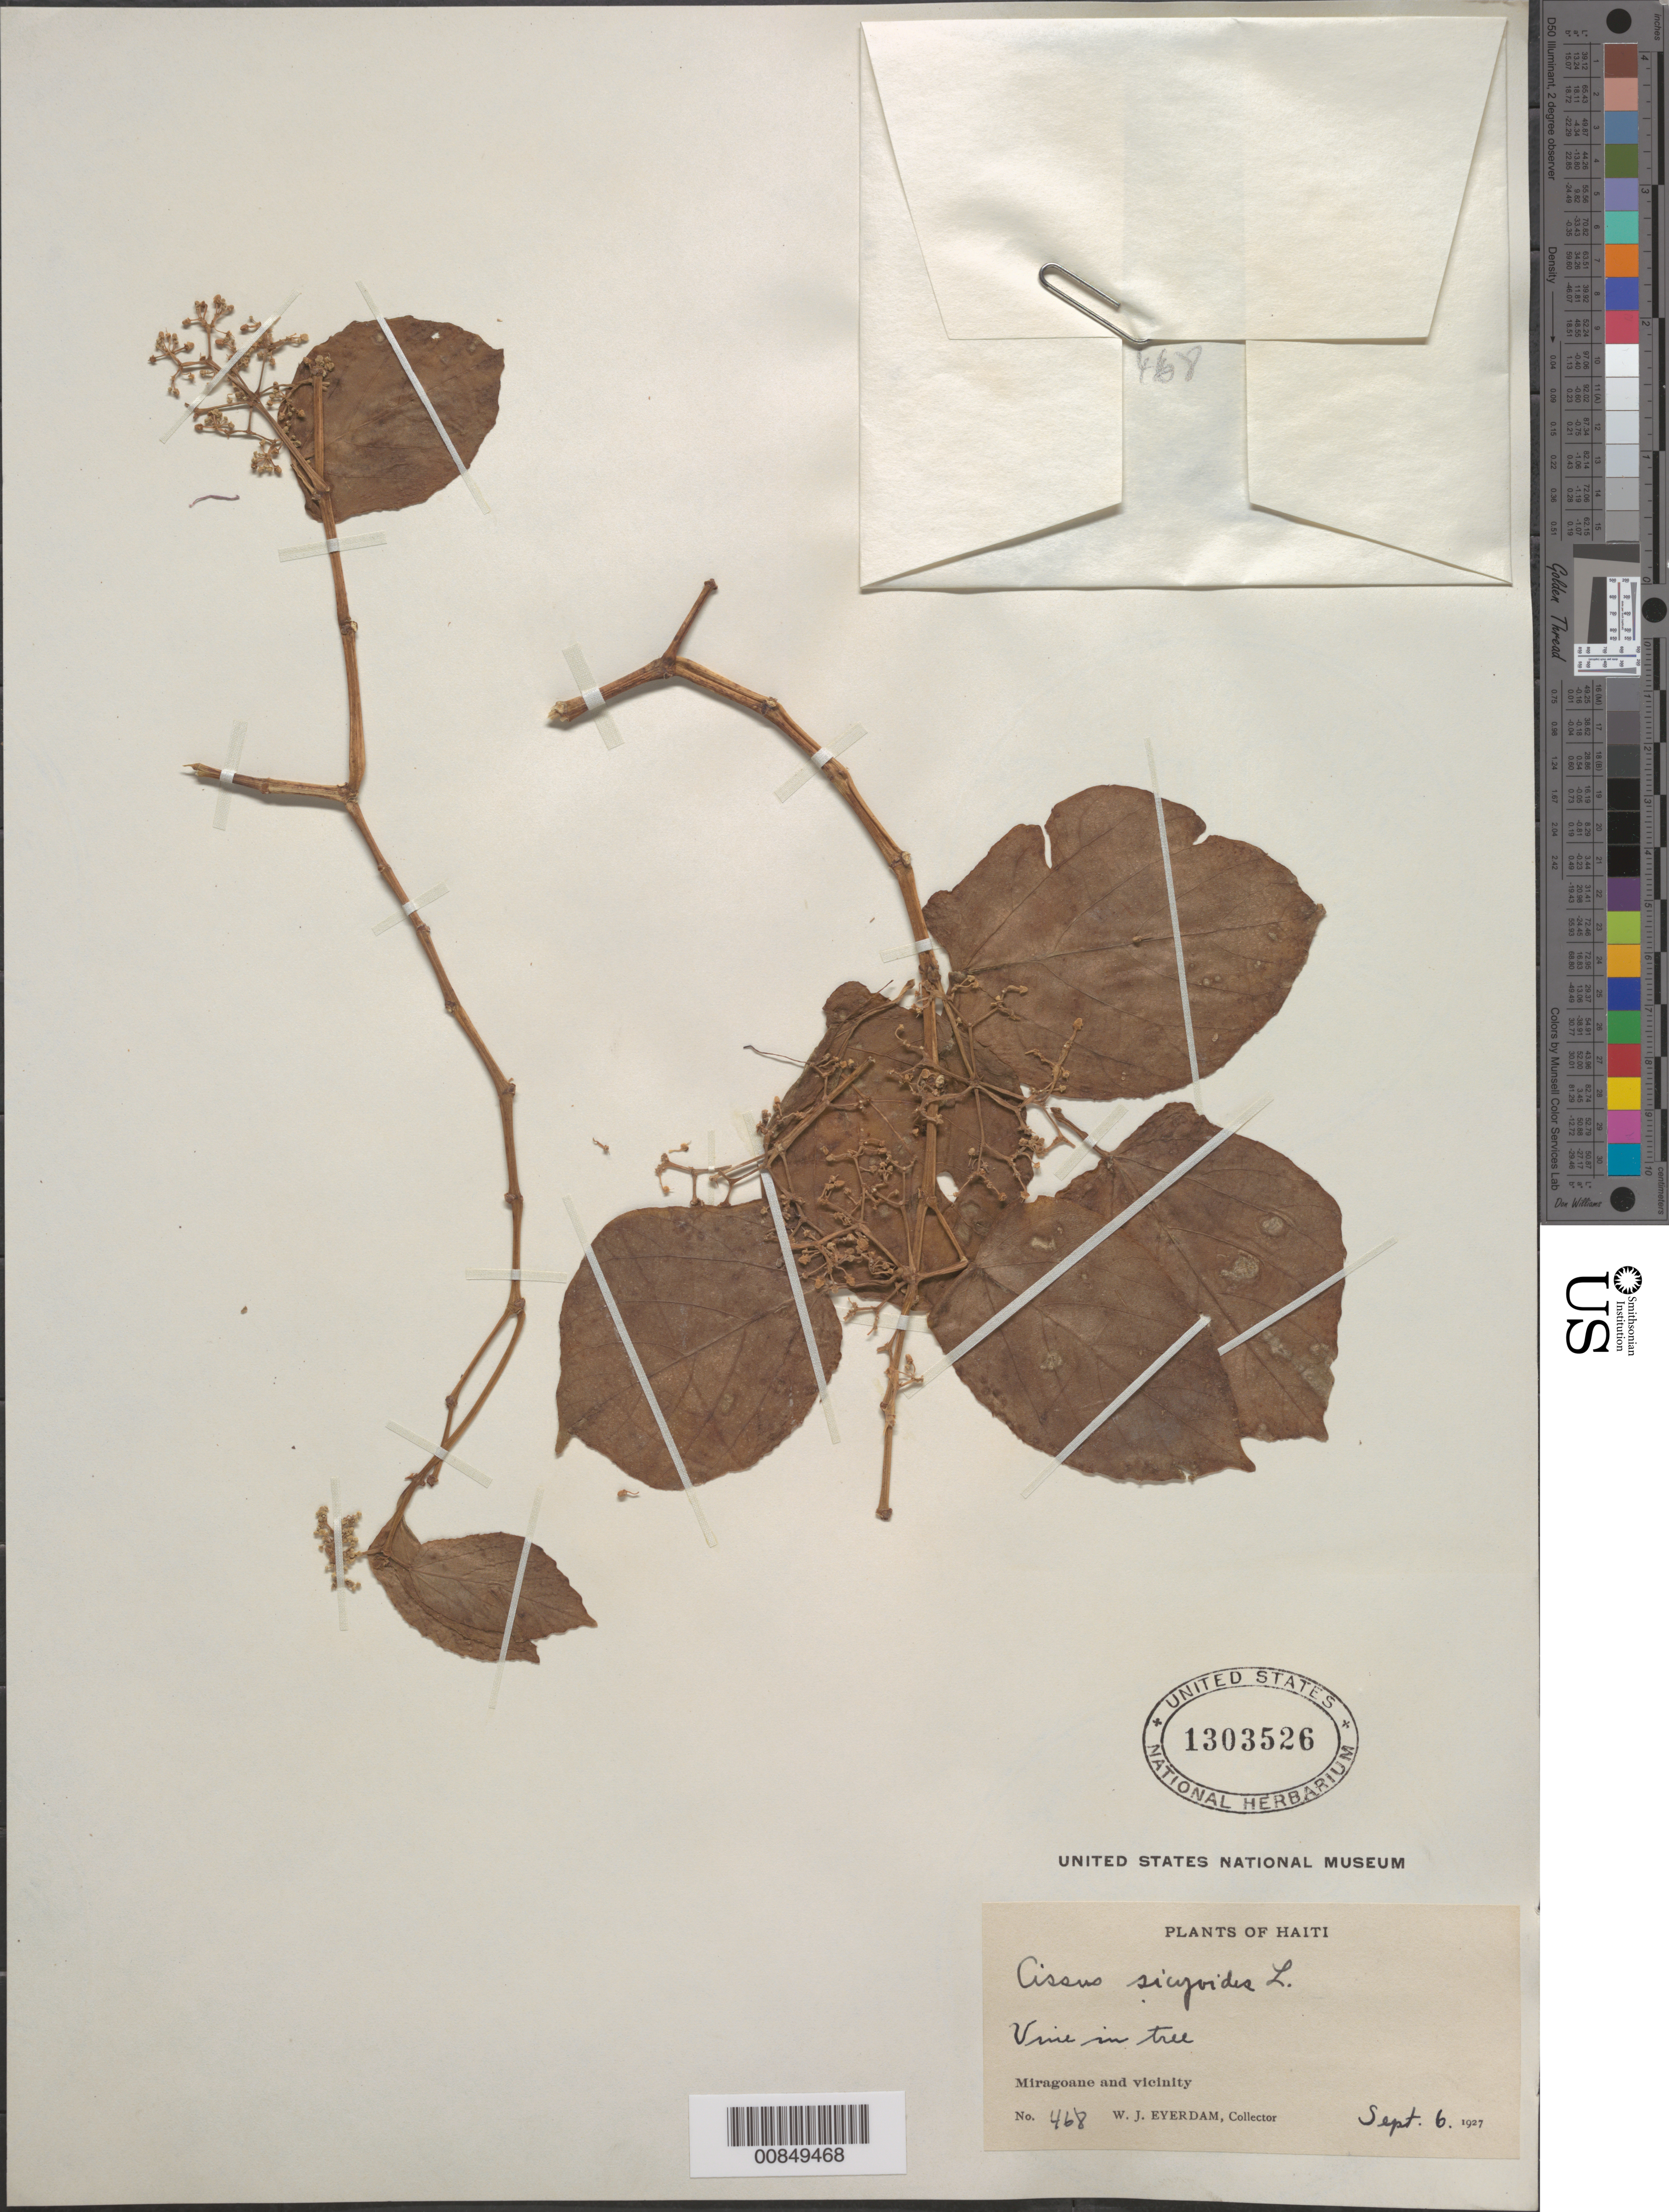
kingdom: Plantae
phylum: Tracheophyta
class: Magnoliopsida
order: Vitales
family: Vitaceae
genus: Cissus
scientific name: Cissus sicyoides subsp. verticillata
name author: (L.) Nicolson & C.E. Jarvis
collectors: W. Everdam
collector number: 468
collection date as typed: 06 Sep 1927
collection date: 1927-09-06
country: Haiti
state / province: Grand'Anse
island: Hispaniola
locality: Miragoane and vicinity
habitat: In tree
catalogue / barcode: US 1303526